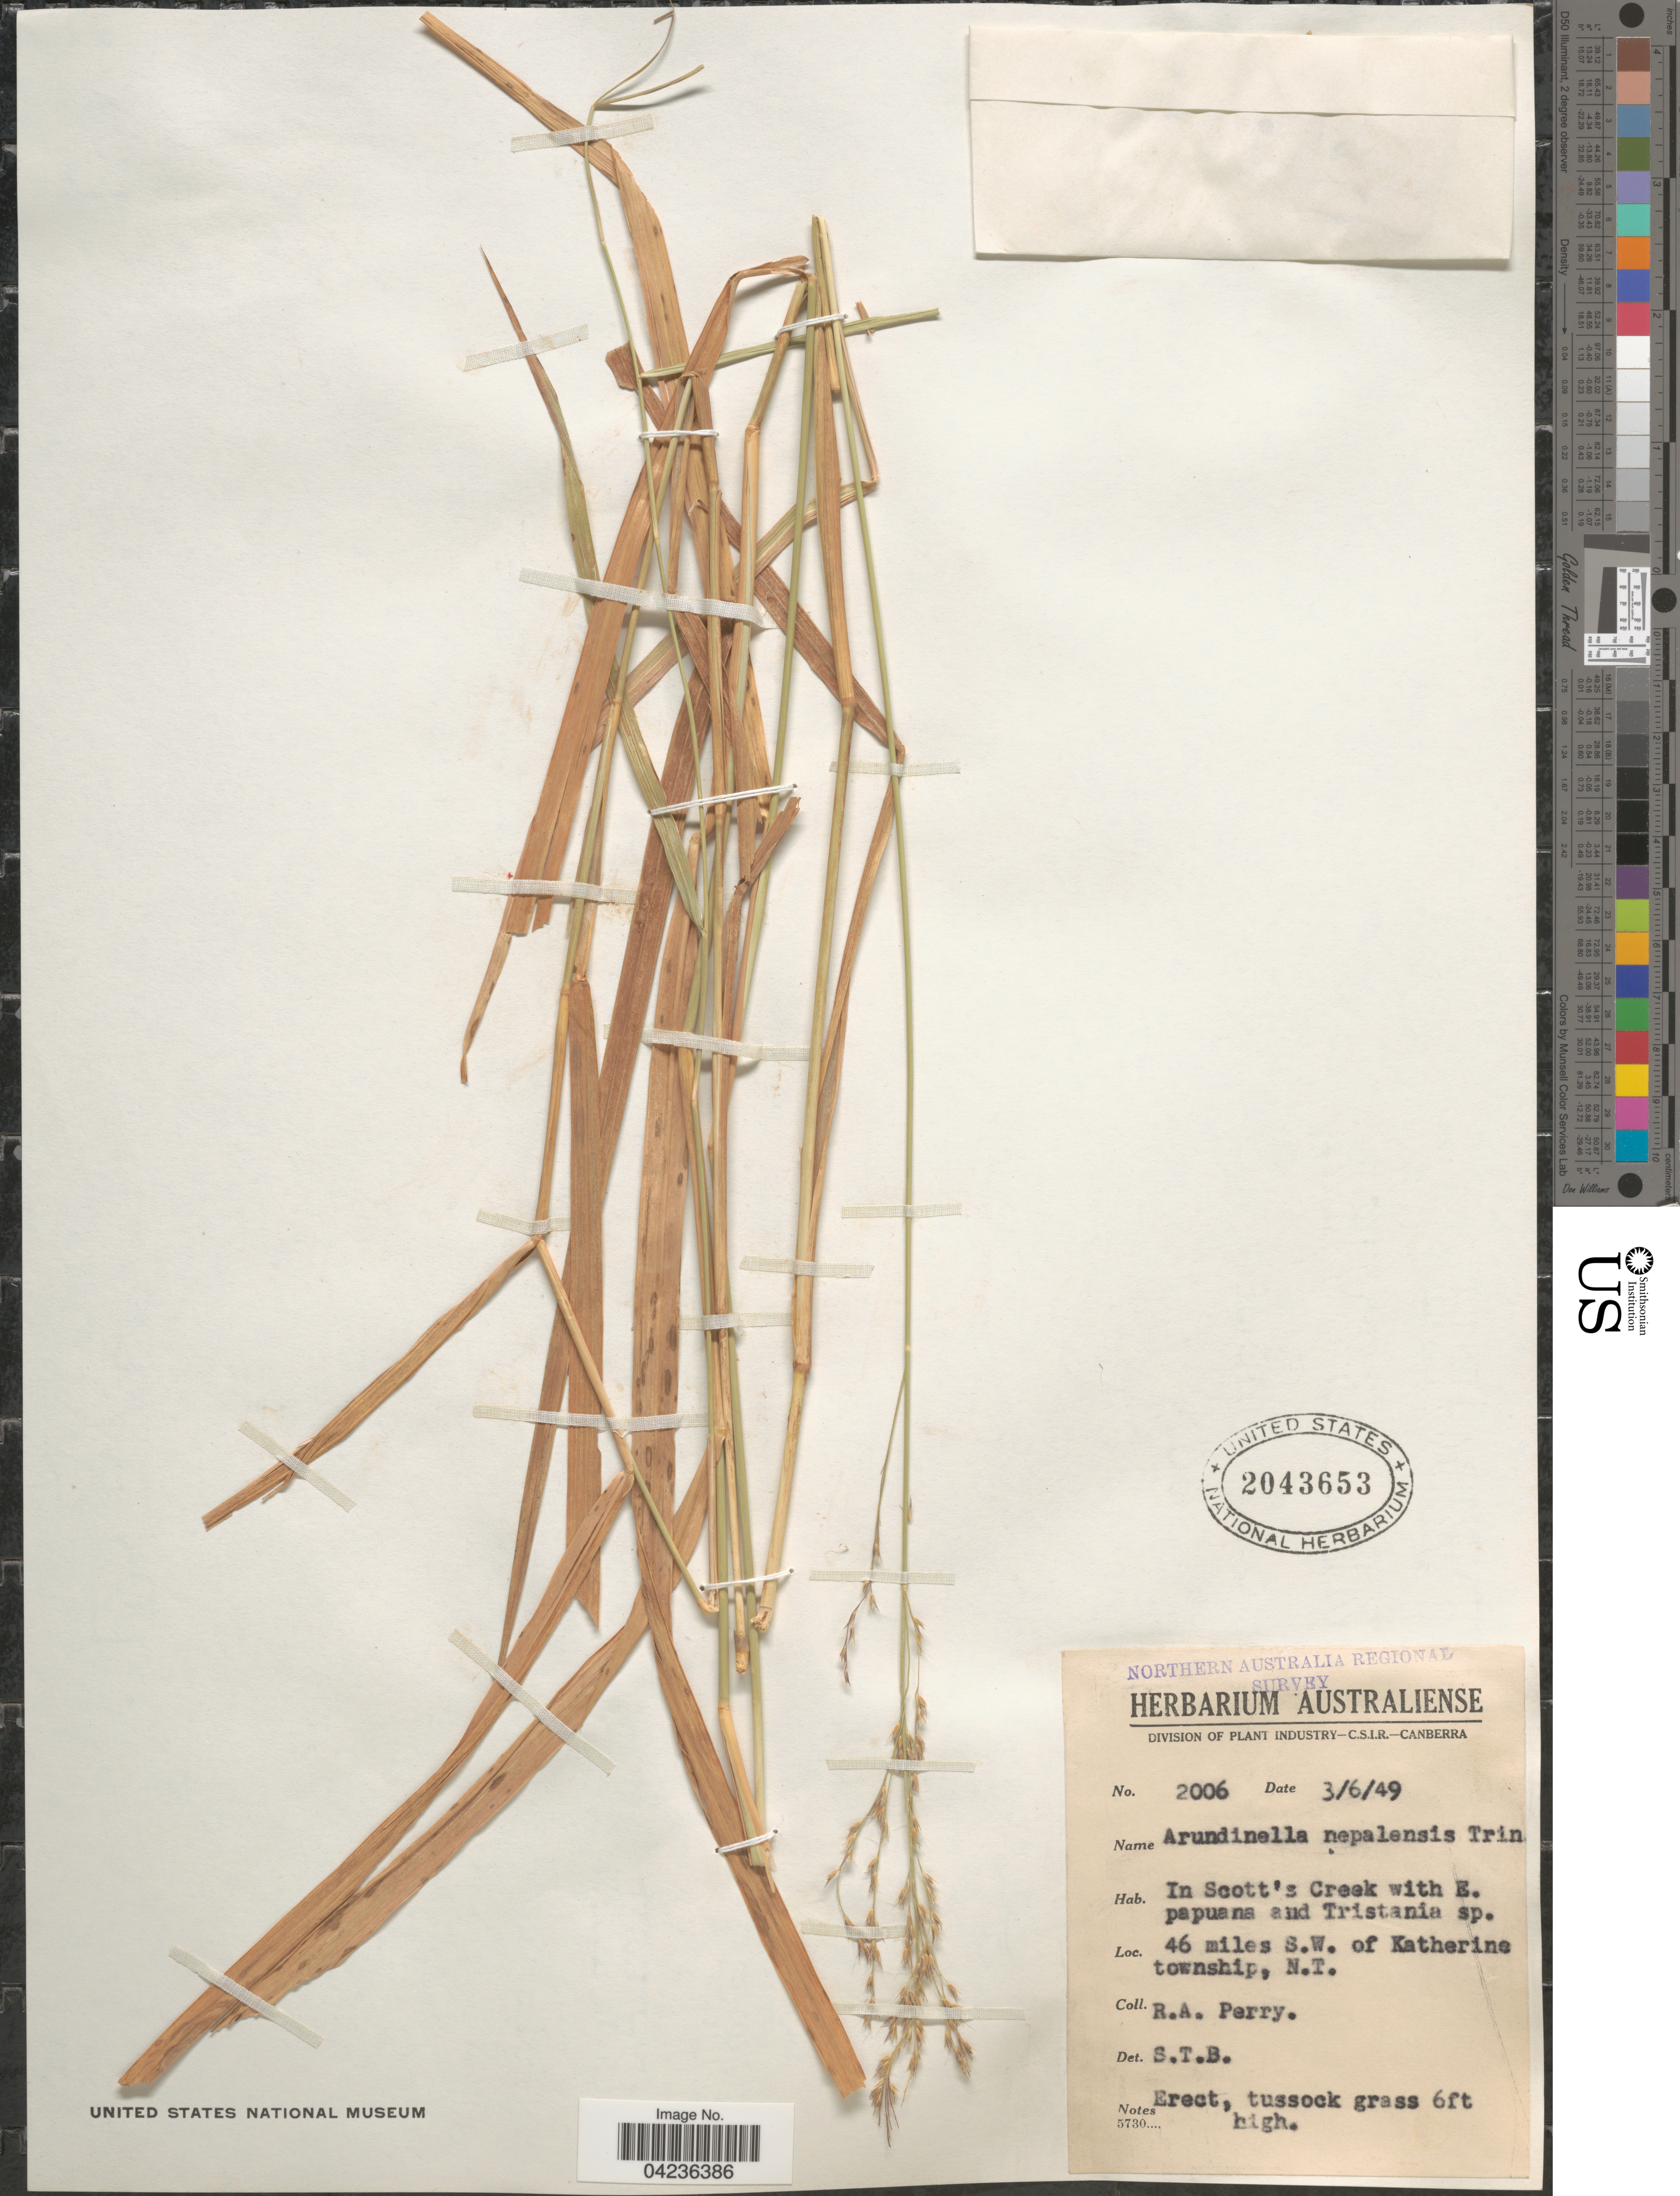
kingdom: Plantae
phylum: Tracheophyta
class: Liliopsida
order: Poales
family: Poaceae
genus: Arundinella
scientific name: Arundinella nepalensis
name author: Trin.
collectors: Perry, R. A.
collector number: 2006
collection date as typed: Transcribed d/m/y: 3/6/49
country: Australia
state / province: Northern Territory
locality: Northern Australia Regional Survey. In Scott's Creek with E. papuana and Tristania sp. 46 miles S.W. of Katherine township, N.T.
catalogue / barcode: US 2043653